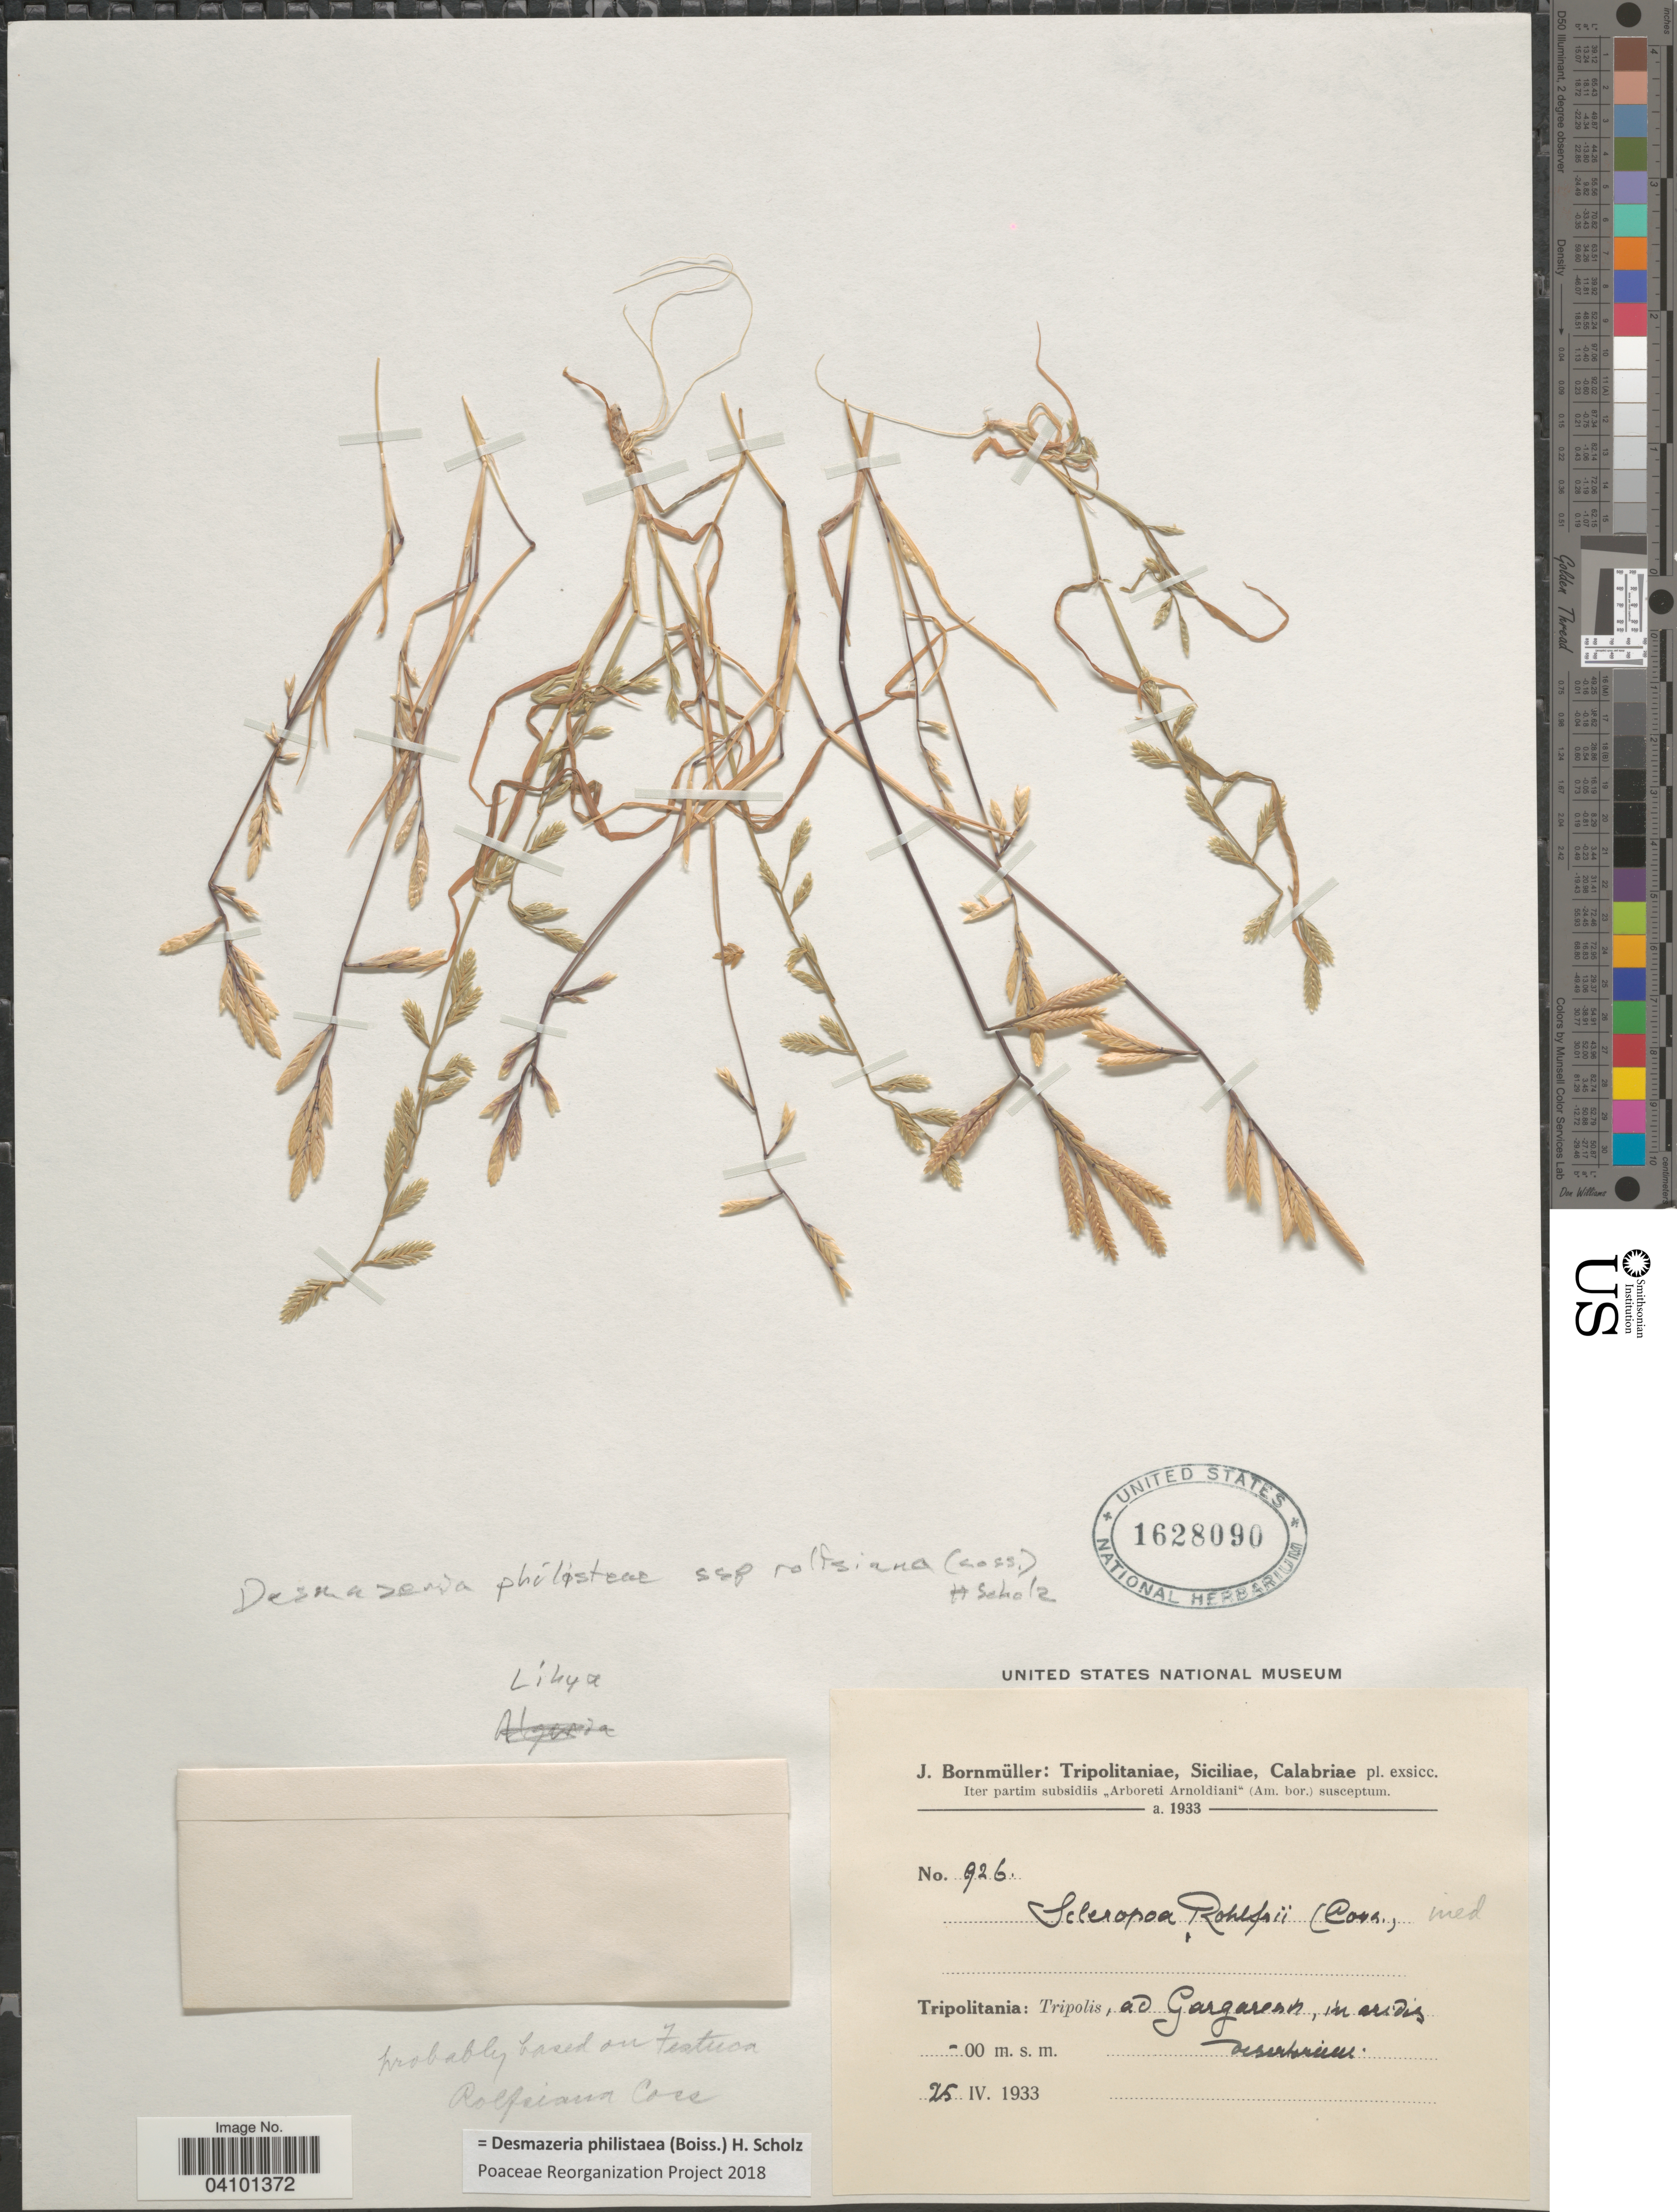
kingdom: Plantae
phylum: Tracheophyta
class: Liliopsida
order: Poales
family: Poaceae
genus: Desmazeria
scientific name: Desmazeria philistaea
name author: (Boiss.) H. Scholz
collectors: J. Bornmüller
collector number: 926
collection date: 1933-04-26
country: Italy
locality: Iter partim subsidiis "Arboreti Arnoldiani" (Am. bor.) susceptum. a. 1933. Tripolitania: Tripolis, ad Gargaresh.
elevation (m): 0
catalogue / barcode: US 1628090